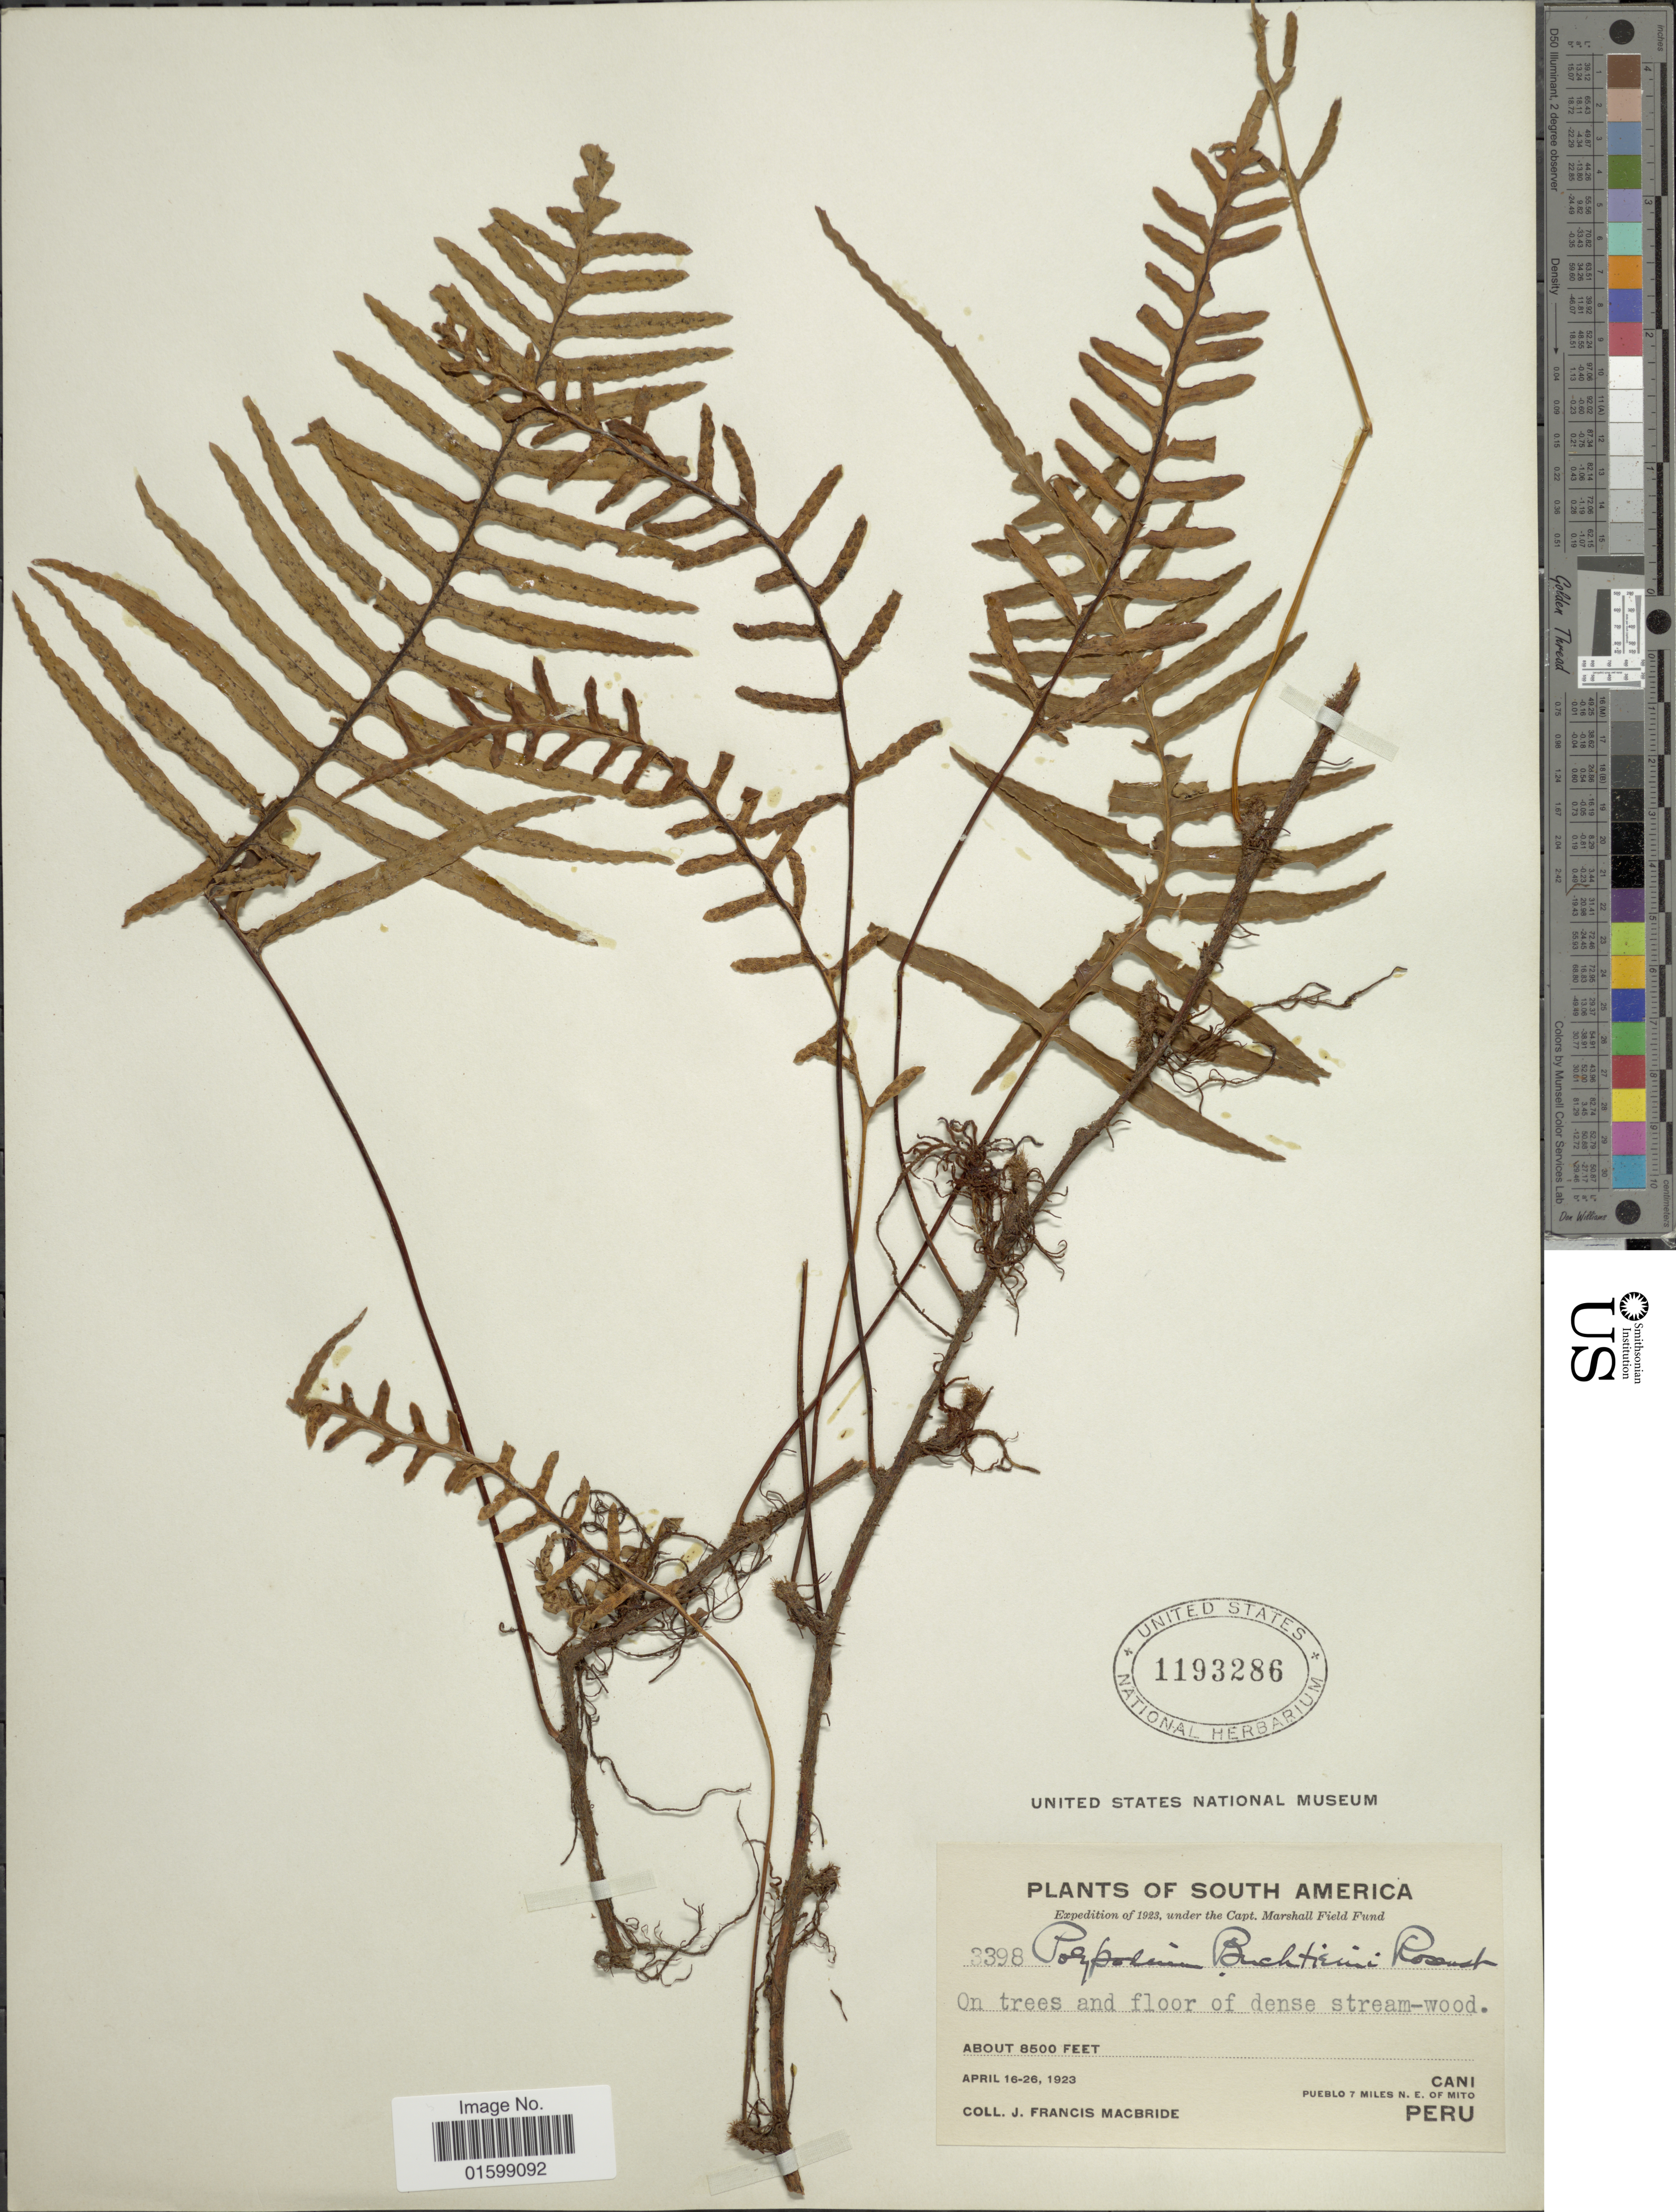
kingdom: Plantae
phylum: Tracheophyta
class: Polypodiopsida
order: Polypodiales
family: Polypodiaceae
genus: Pleopeltis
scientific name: Pleopeltis buchtienii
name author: (Christ & Rosenst.) A.R. Sm.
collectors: J. F. Macbride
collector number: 3398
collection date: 1923-04-16/1923-04-26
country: Peru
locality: South America, on trees and floor of dense stream-wood, cani, Pueblo 7 miles N. E. of Mito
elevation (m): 2591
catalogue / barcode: US 1193286